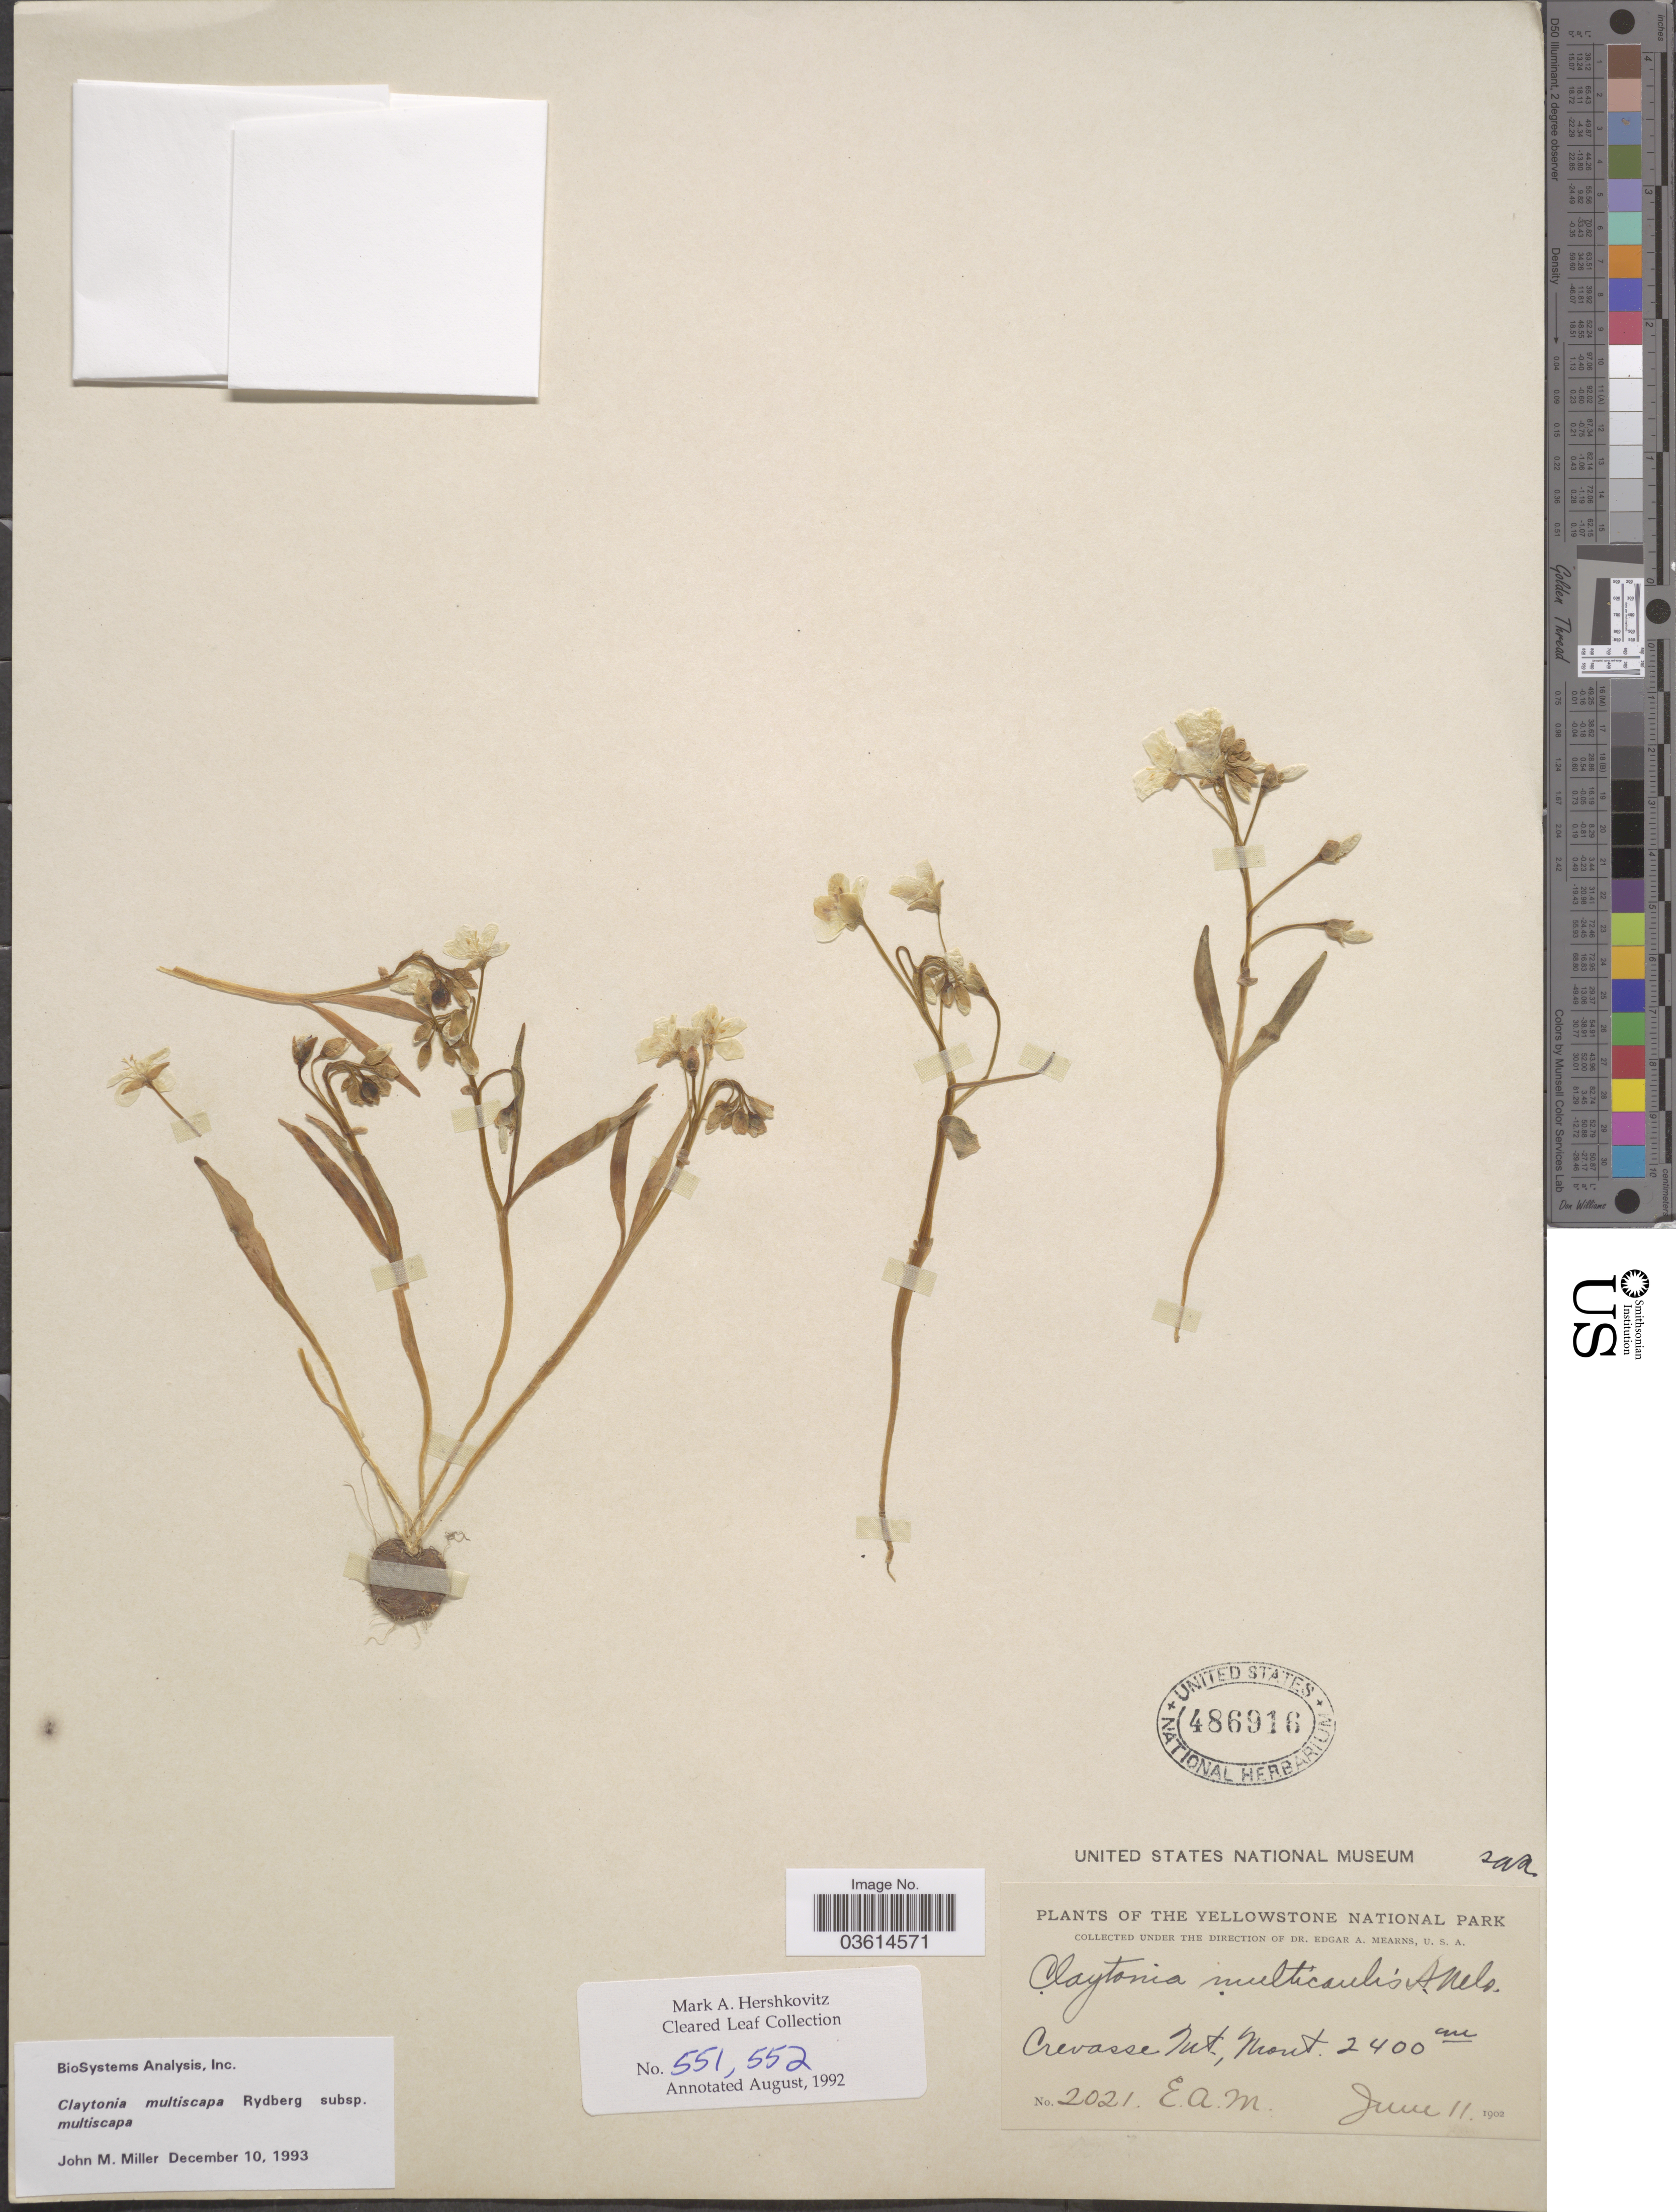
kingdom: Plantae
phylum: Tracheophyta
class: Magnoliopsida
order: Caryophyllales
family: Montiaceae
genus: Claytonia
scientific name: Claytonia multiscapa subsp. multiscapa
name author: Rydb.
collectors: E. A. Mearns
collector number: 2021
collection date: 1902-06-11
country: United States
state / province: Montana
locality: The Yellowstone National Park. Crevasse Mt.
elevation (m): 2400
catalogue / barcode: US 486916